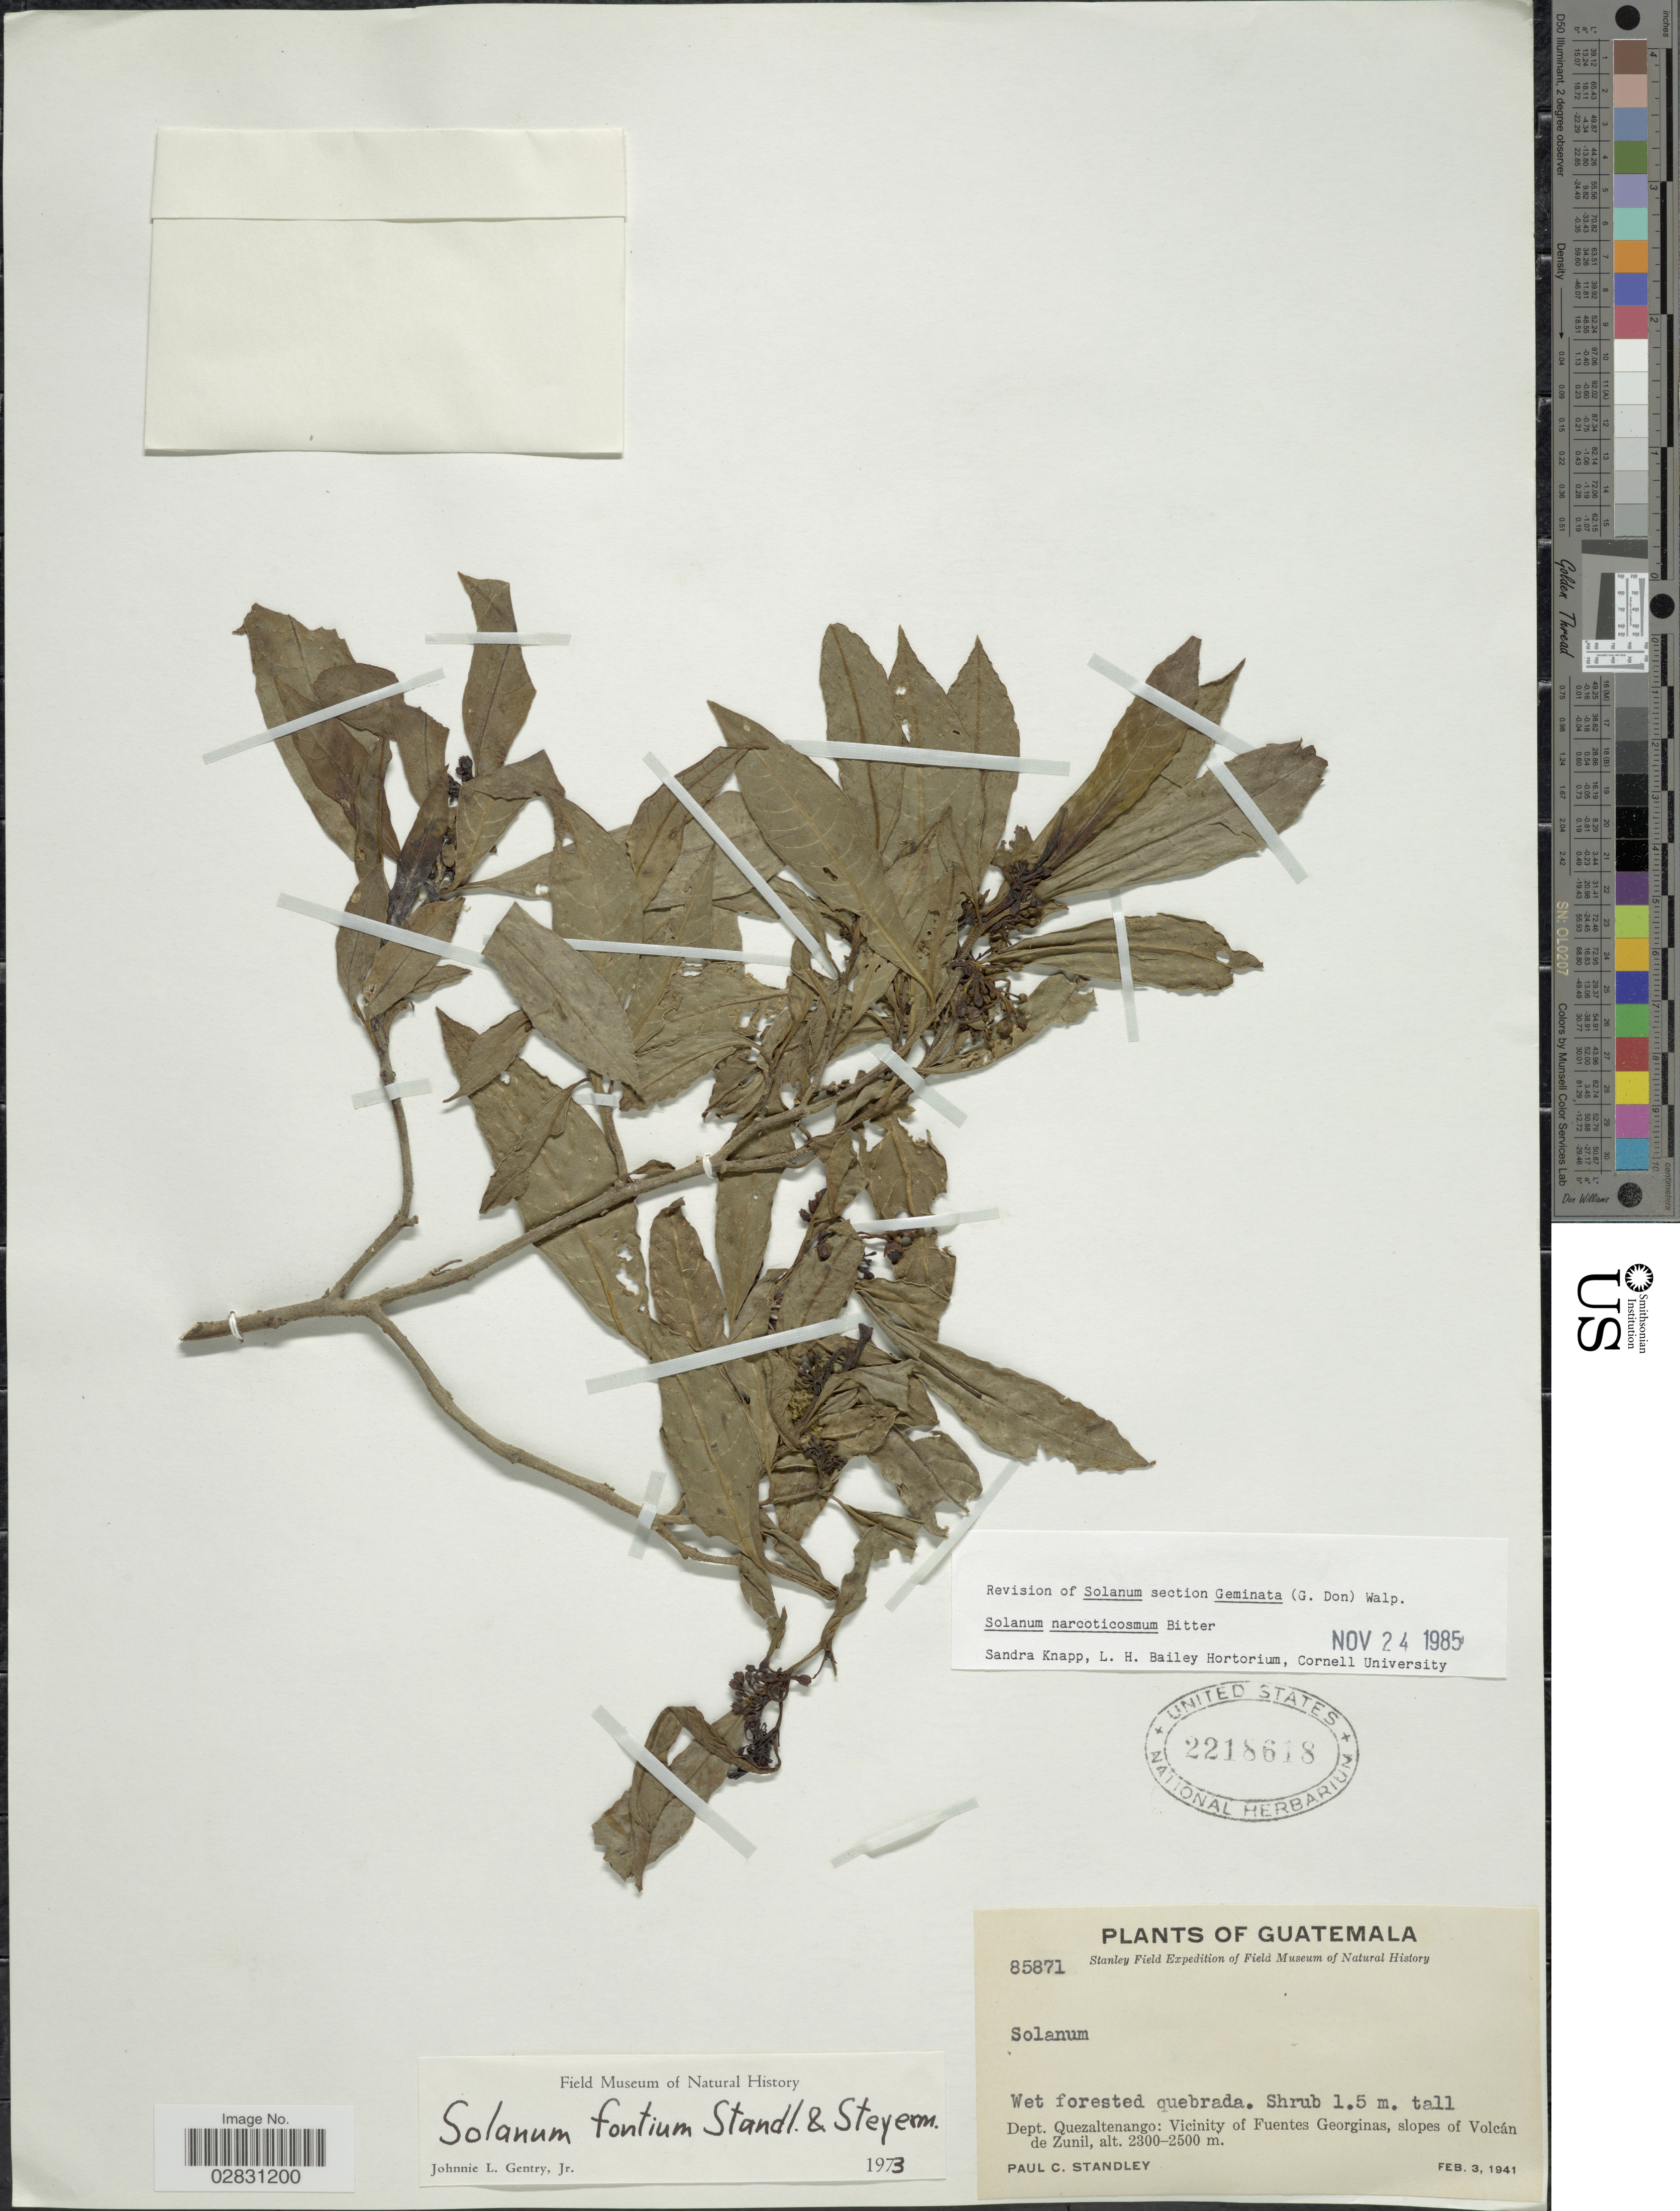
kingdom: Plantae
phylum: Tracheophyta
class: Magnoliopsida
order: Solanales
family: Solanaceae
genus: Solanum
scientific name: Solanum narcoticosmum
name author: Bitter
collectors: P. C. Standley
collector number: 85871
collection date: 1941-02-03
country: Guatemala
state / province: Quetzaltenango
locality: Dept. Quezaltenango: Vicinity of Fuentes Georginas, slopes of Volcán de Zunil.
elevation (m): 2300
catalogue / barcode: US 2218618